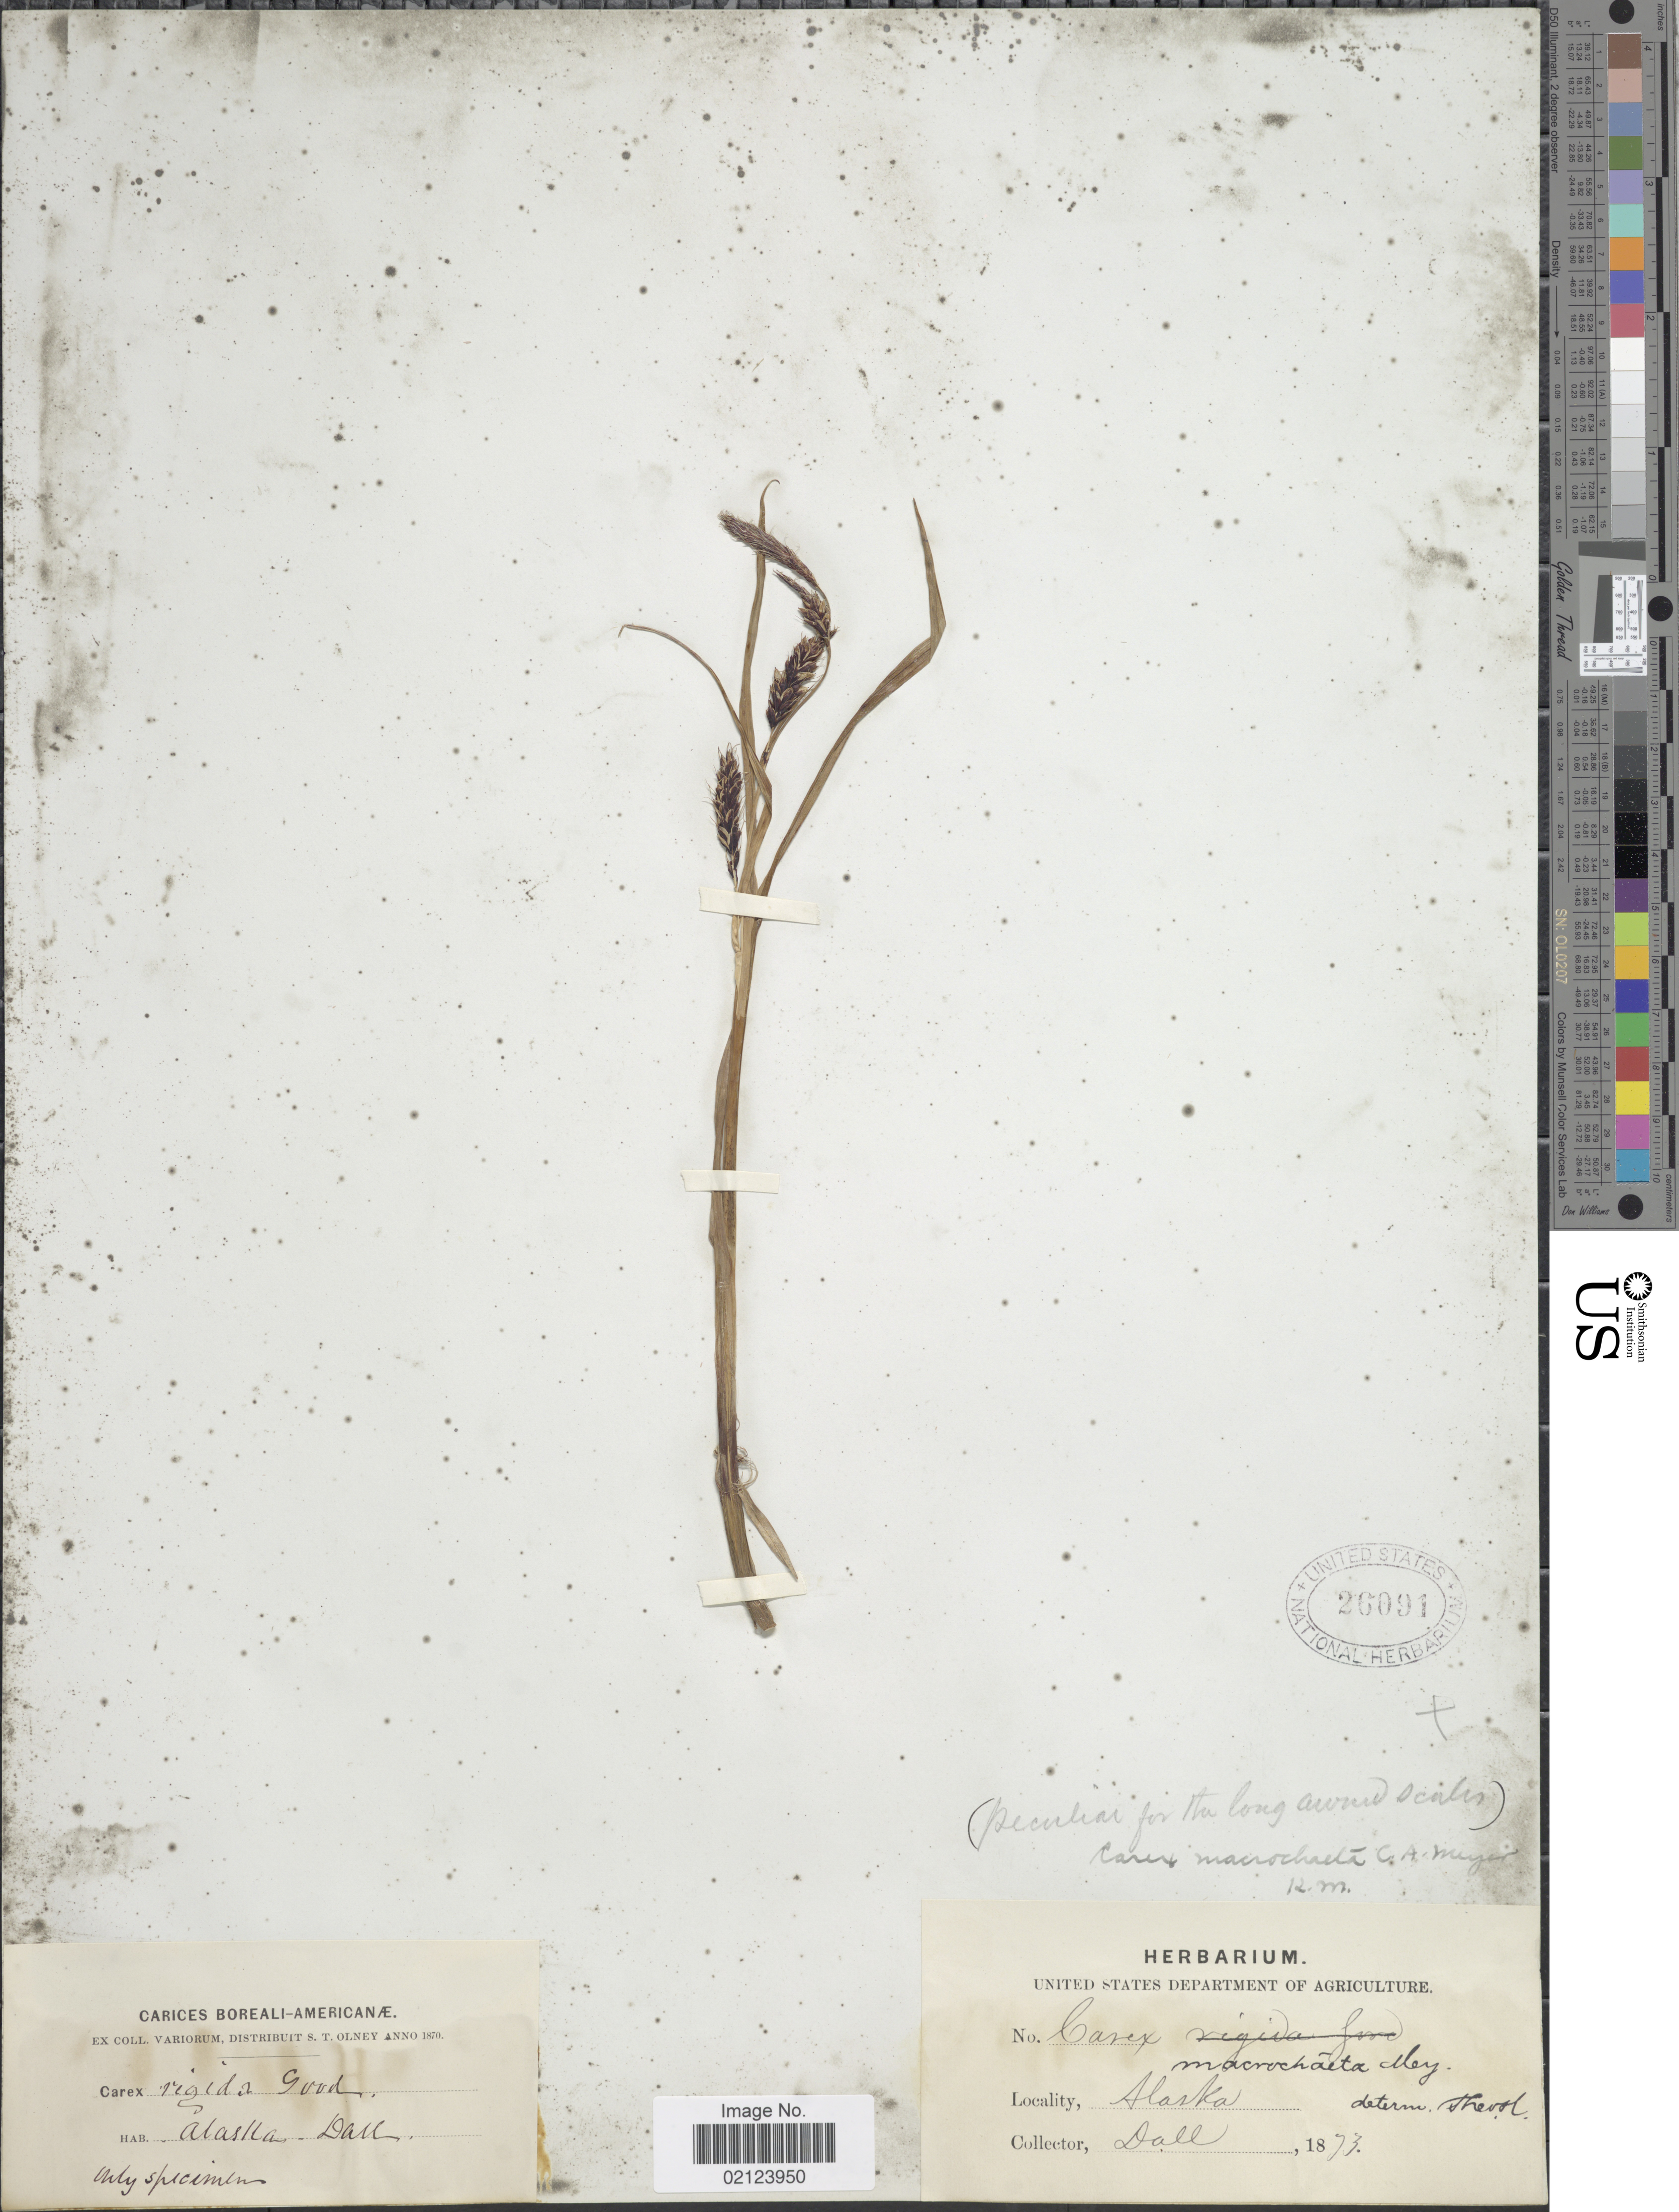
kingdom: Plantae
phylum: Tracheophyta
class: Liliopsida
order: Poales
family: Cyperaceae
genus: Carex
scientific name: Carex macrochaeta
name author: C.A. Mey.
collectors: -. Dall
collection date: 1873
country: United States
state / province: Alaska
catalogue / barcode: US 26091